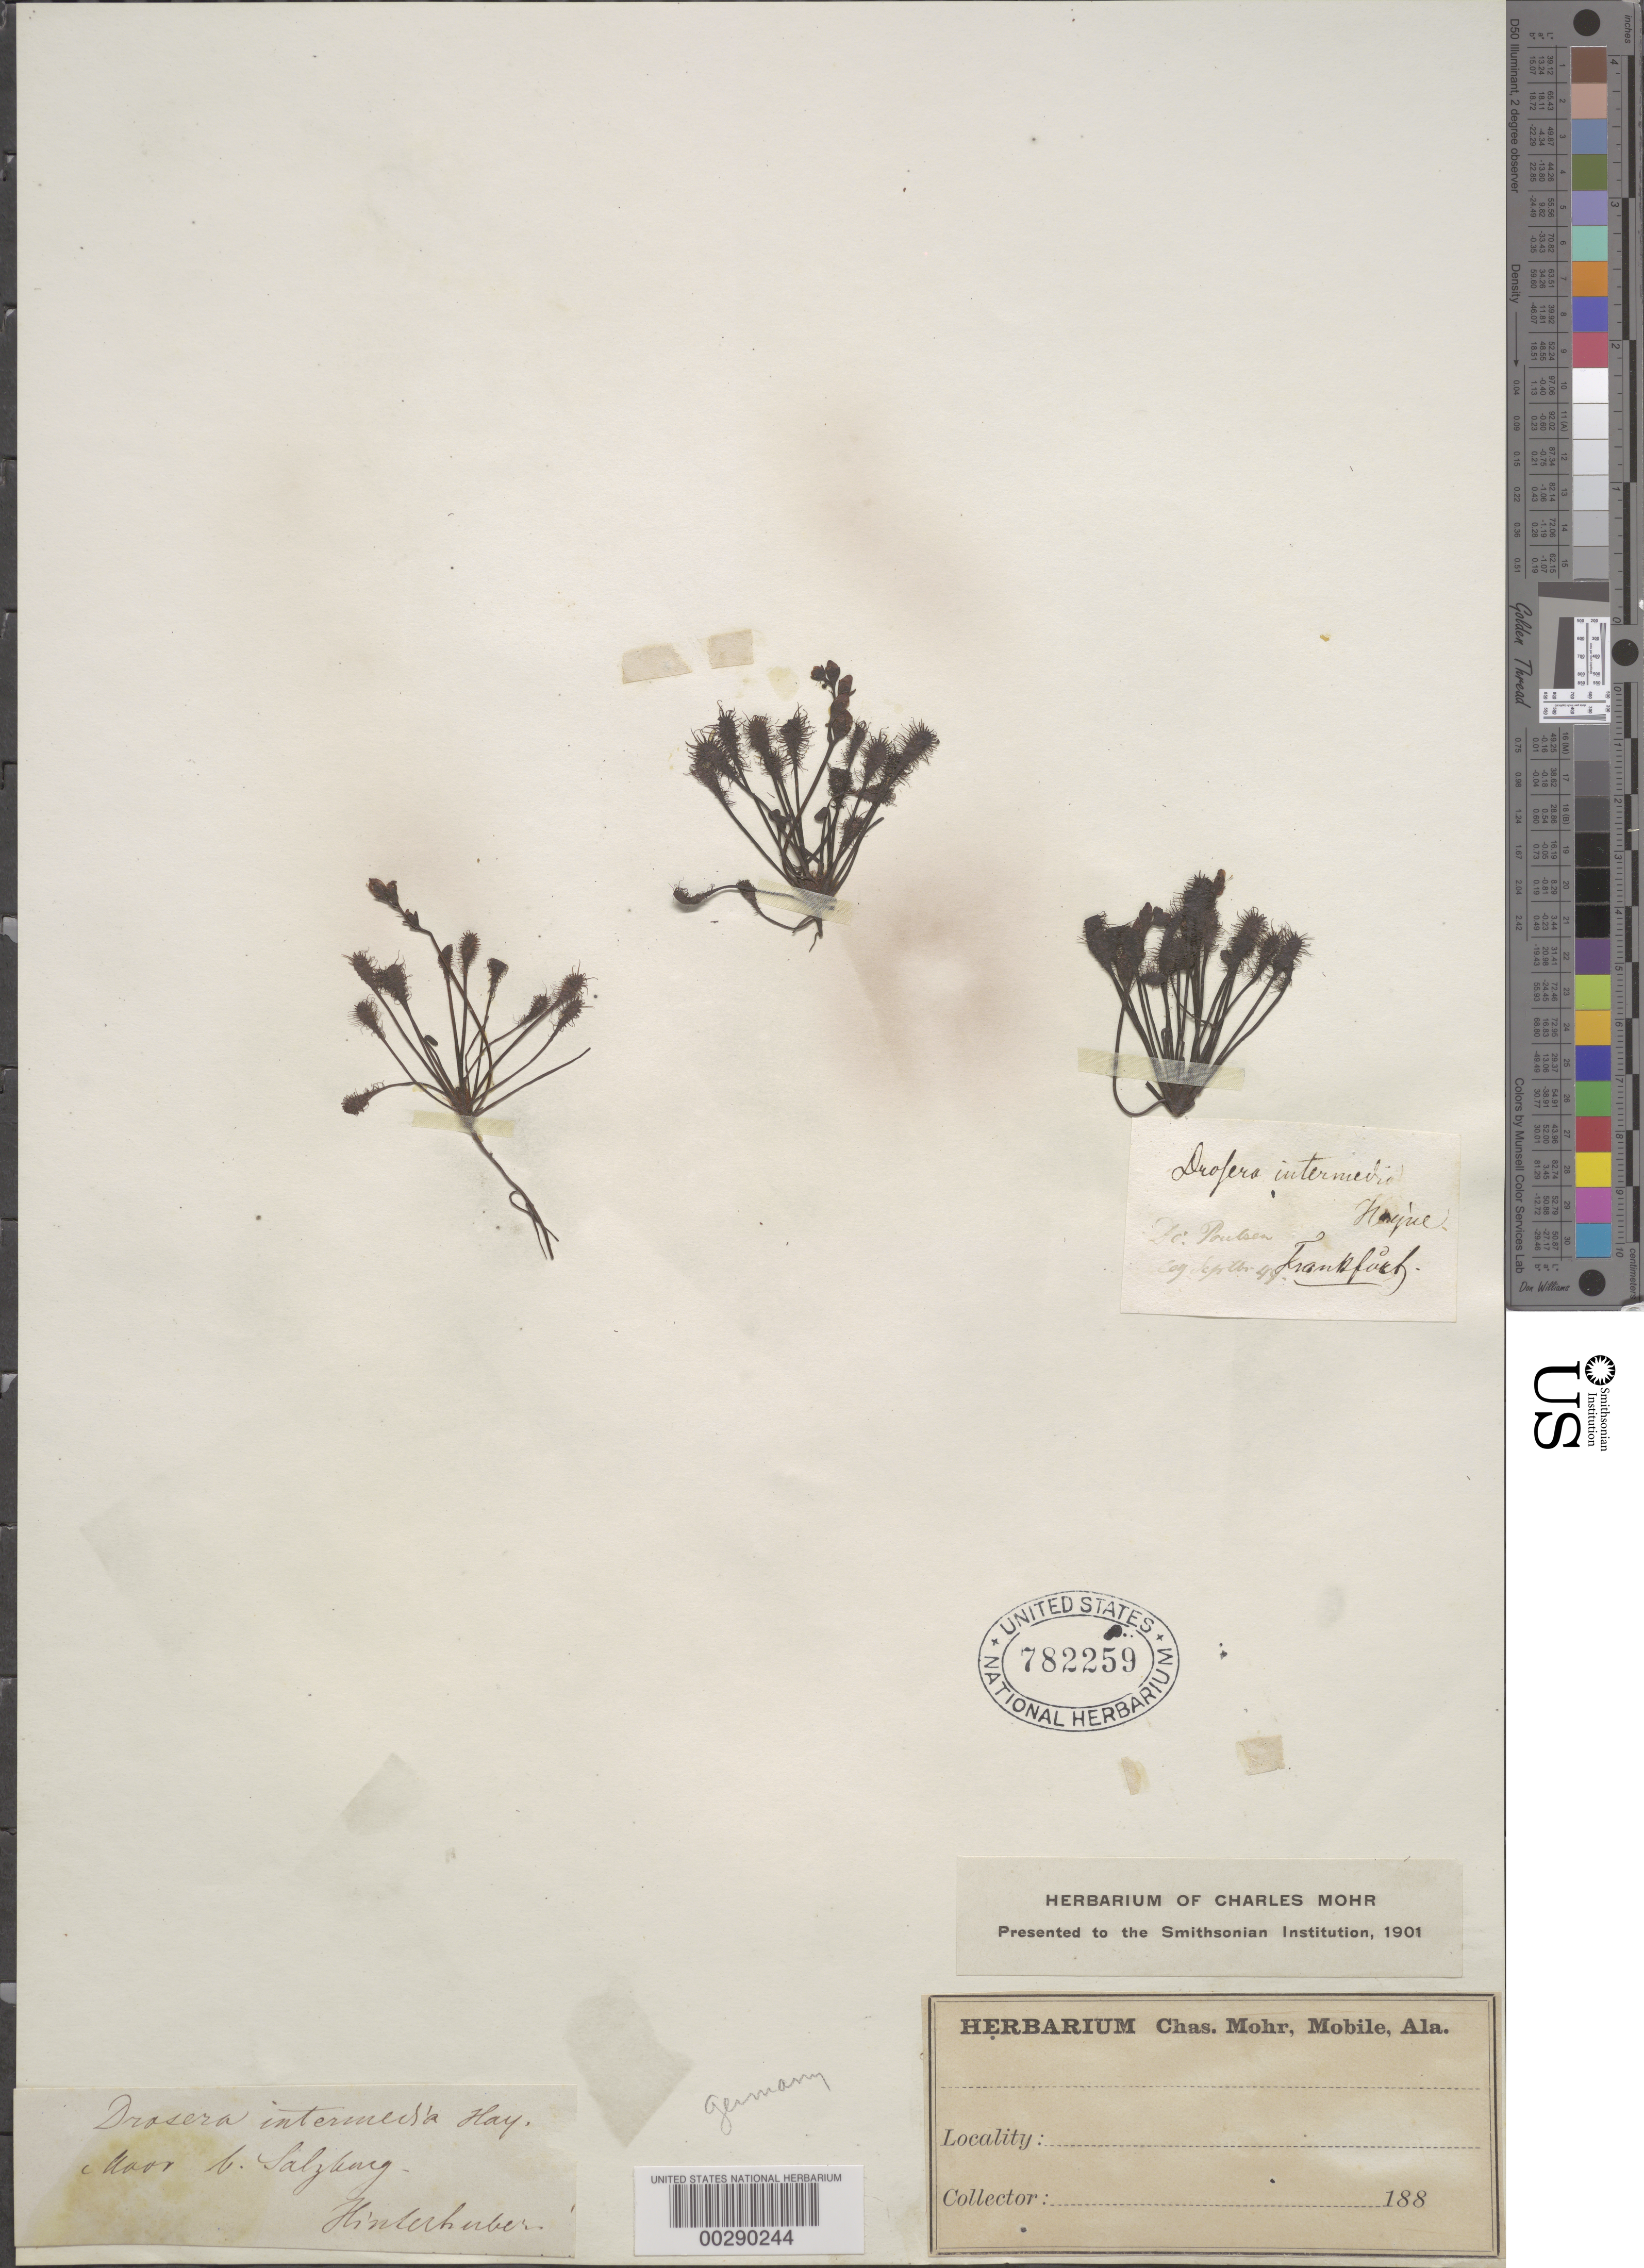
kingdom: Plantae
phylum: Tracheophyta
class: Magnoliopsida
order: Caryophyllales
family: Droseraceae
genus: Drosera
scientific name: Drosera intermedia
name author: Hayne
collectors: -. Hinterhuber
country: Austria / Germany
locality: Salzburg / Frankfort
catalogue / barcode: US 782259